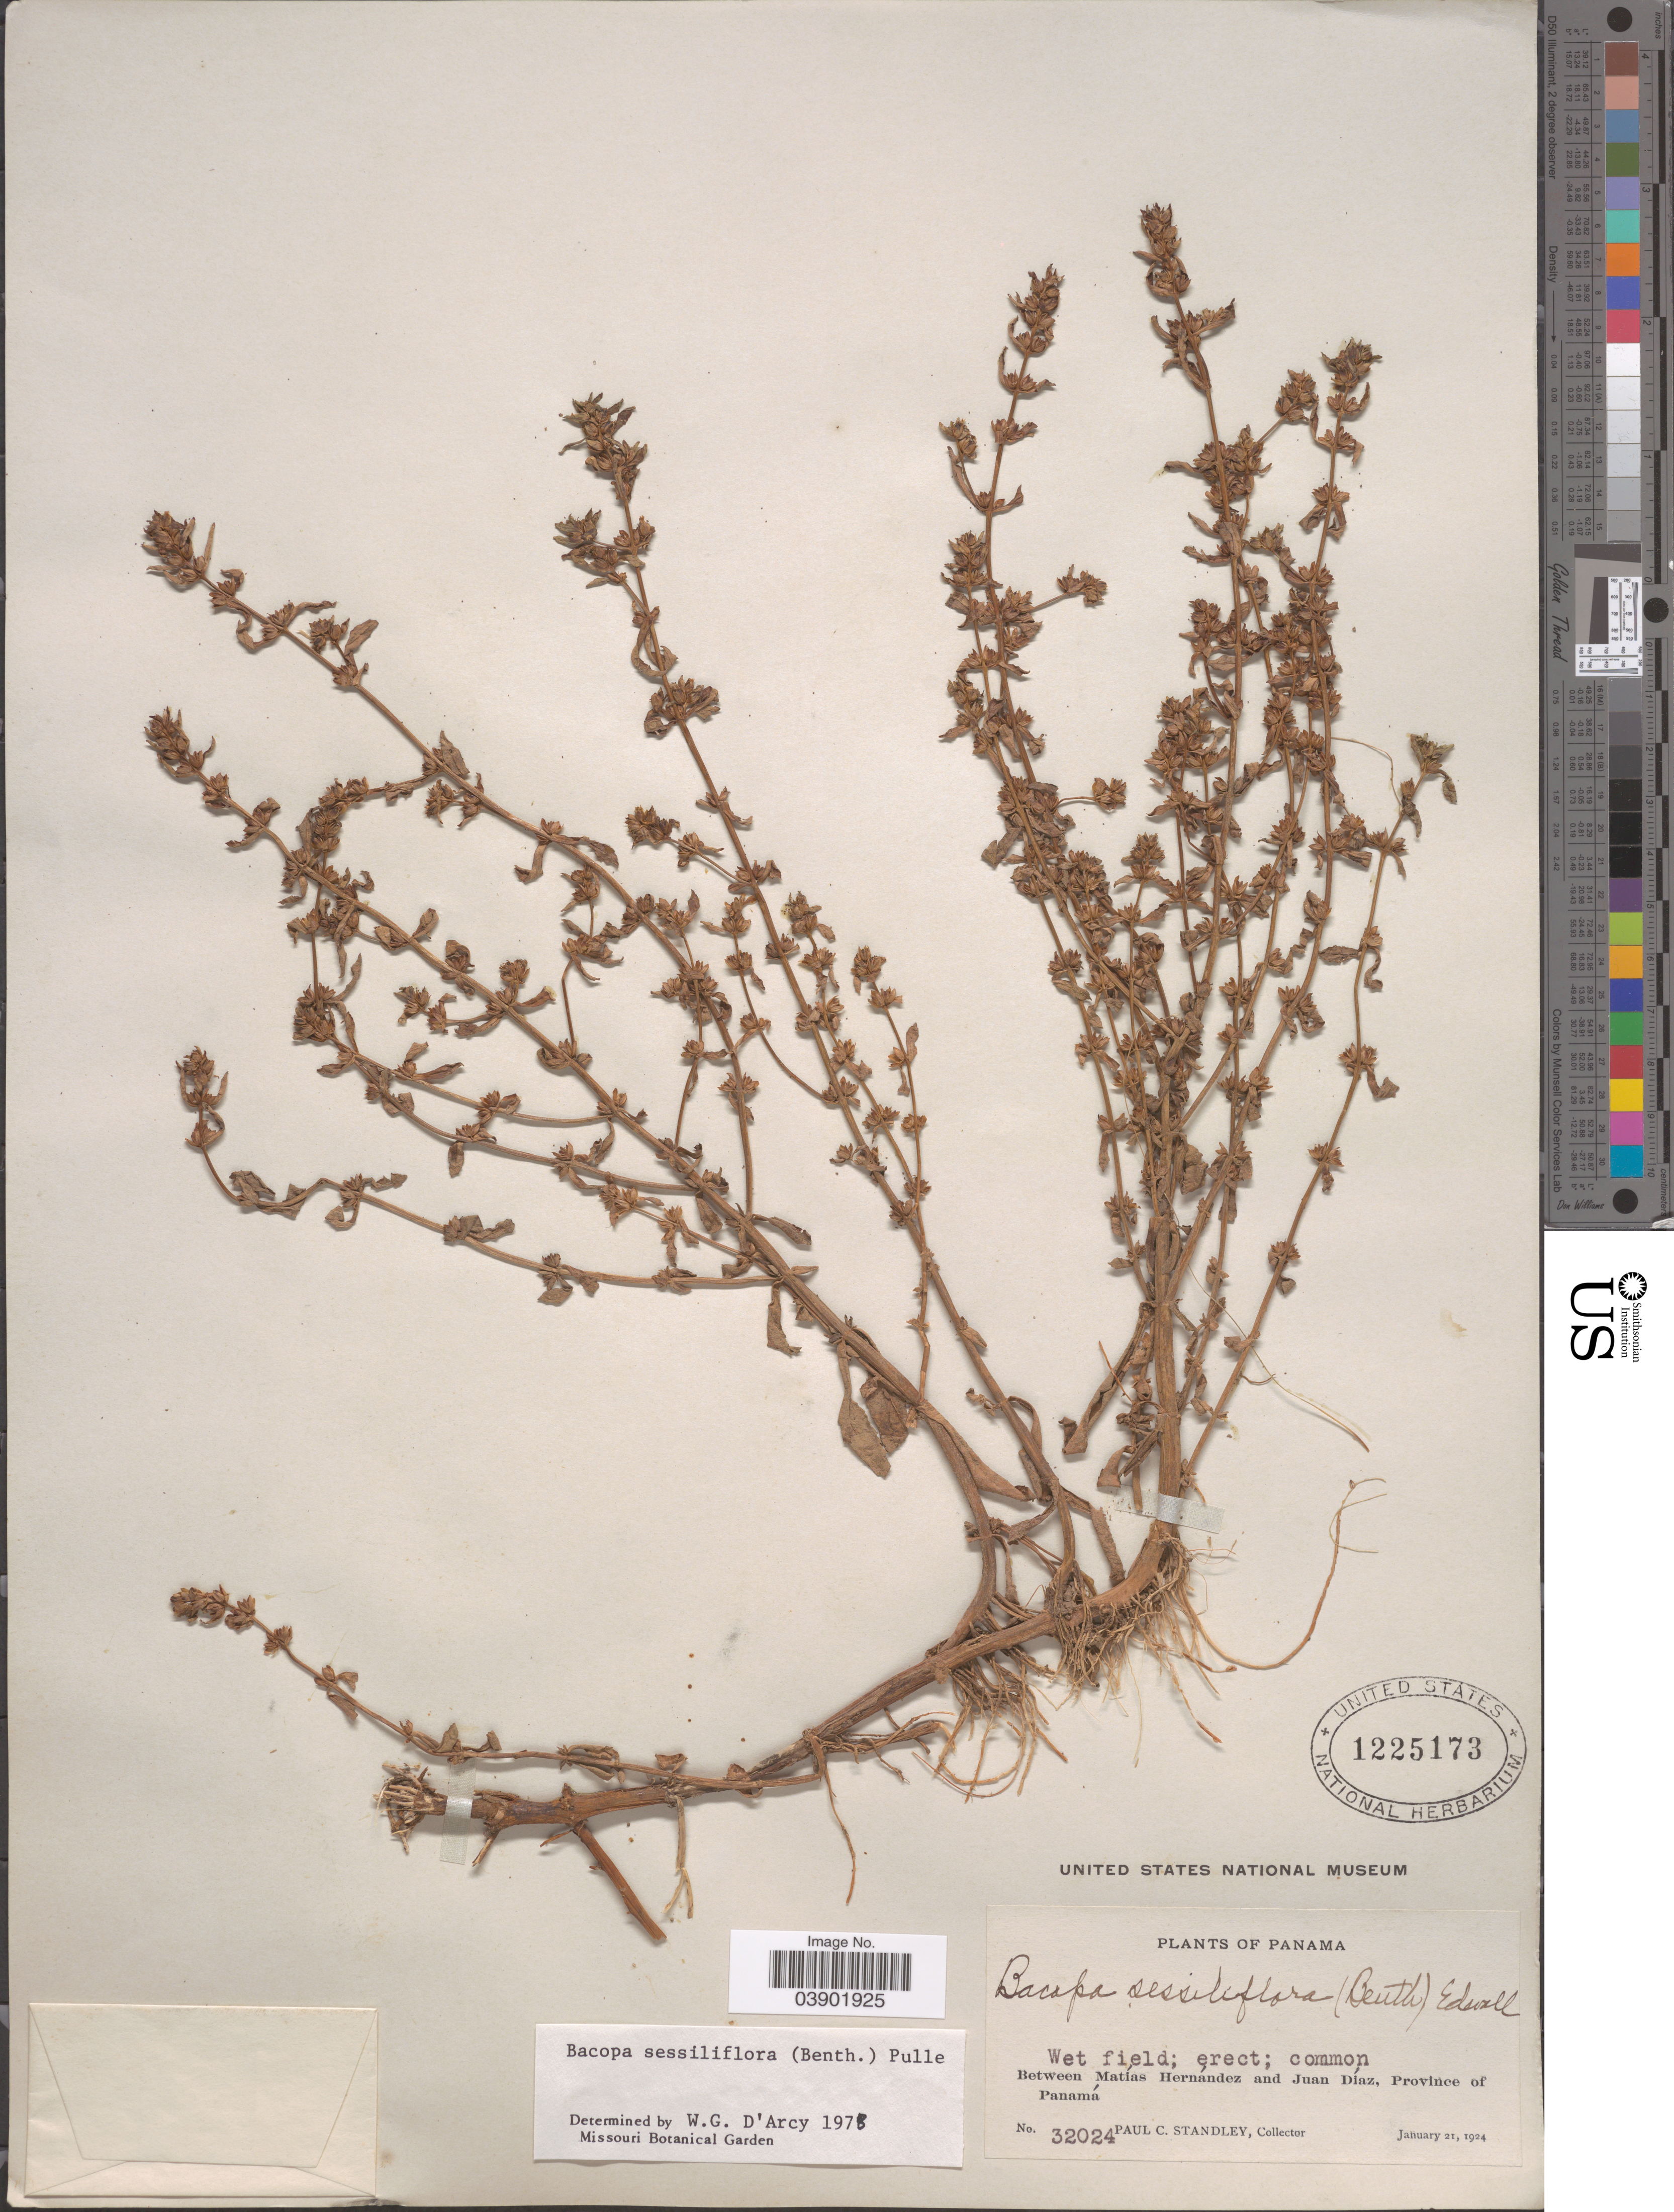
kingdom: Plantae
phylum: Tracheophyta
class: Magnoliopsida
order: Lamiales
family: Plantaginaceae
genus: Bacopa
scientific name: Bacopa sessiliflora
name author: (Benth.) Edwall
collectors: P. C. Standley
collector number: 32024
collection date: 1924-01-21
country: Panama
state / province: Panamá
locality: Between Matías Hernández and Juan Díaz.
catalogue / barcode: US 1225173